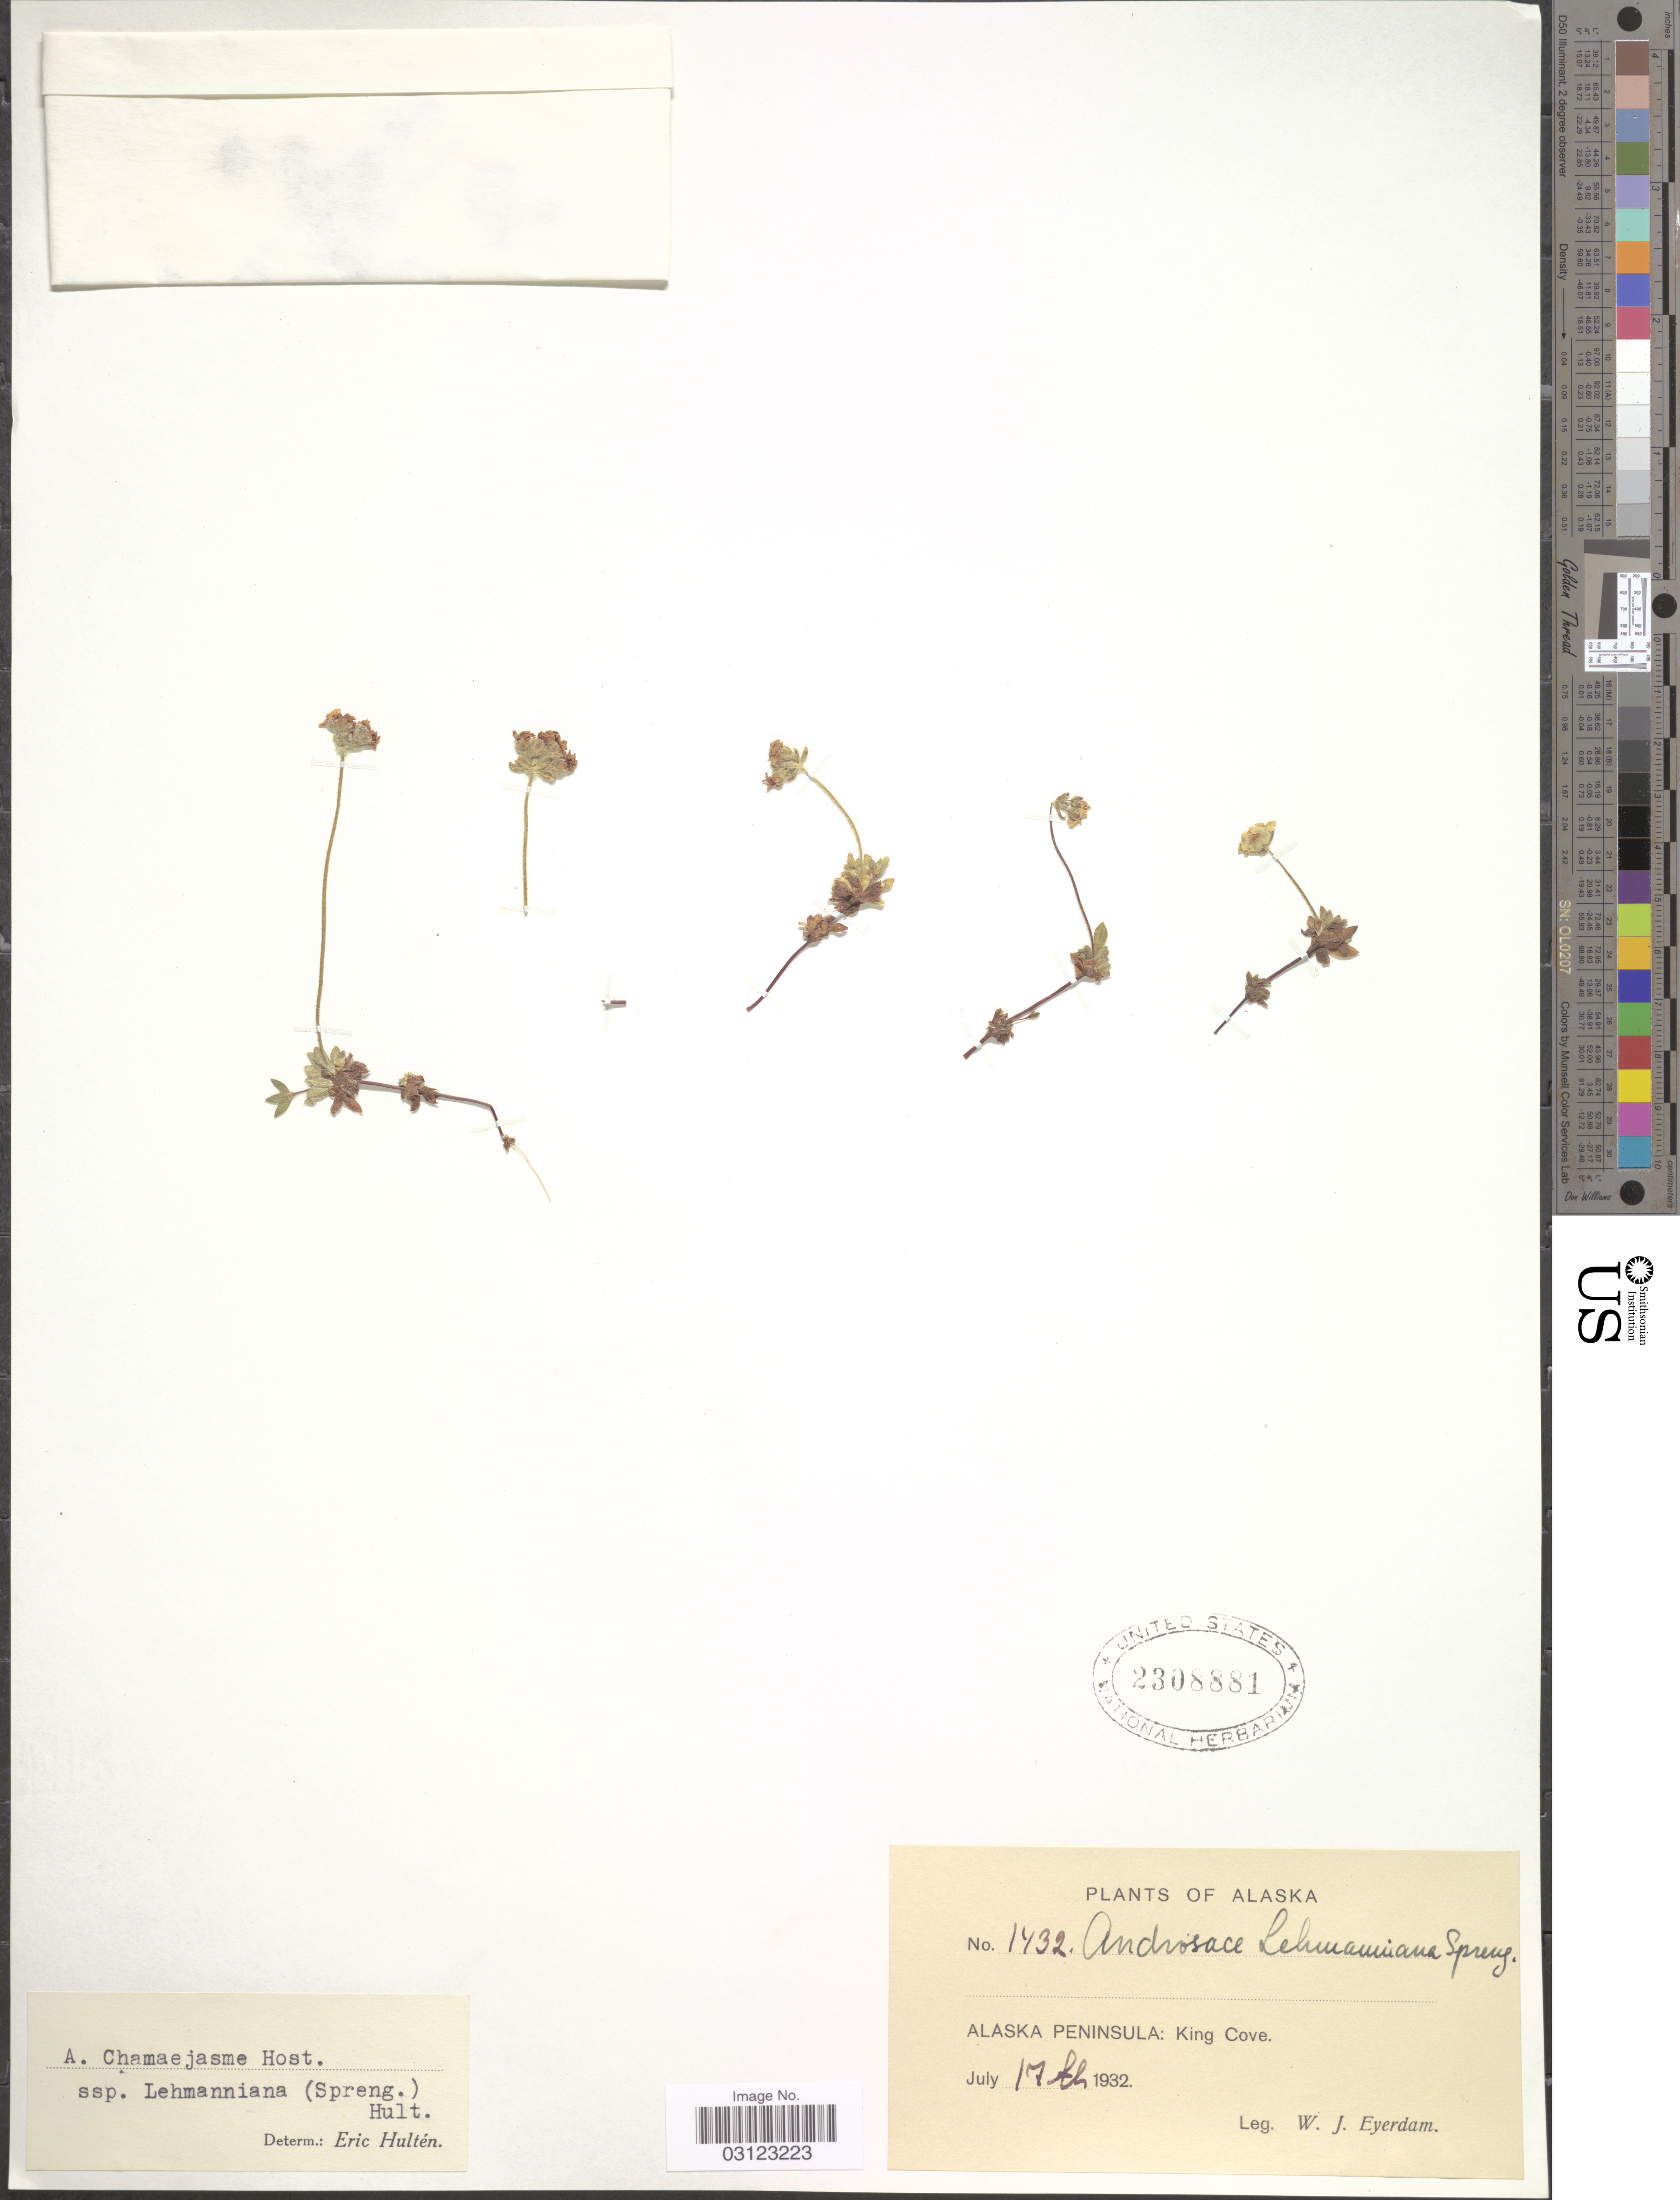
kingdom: Plantae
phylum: Tracheophyta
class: Magnoliopsida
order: Ericales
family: Primulaceae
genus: Androsace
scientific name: Androsace chamaejasme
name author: Wulfen ex Host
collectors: W. J. Eyerdam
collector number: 1432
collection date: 1932-07-17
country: United States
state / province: Alaska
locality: Alaska Peninsula: King Cove.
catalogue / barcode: US 2308881